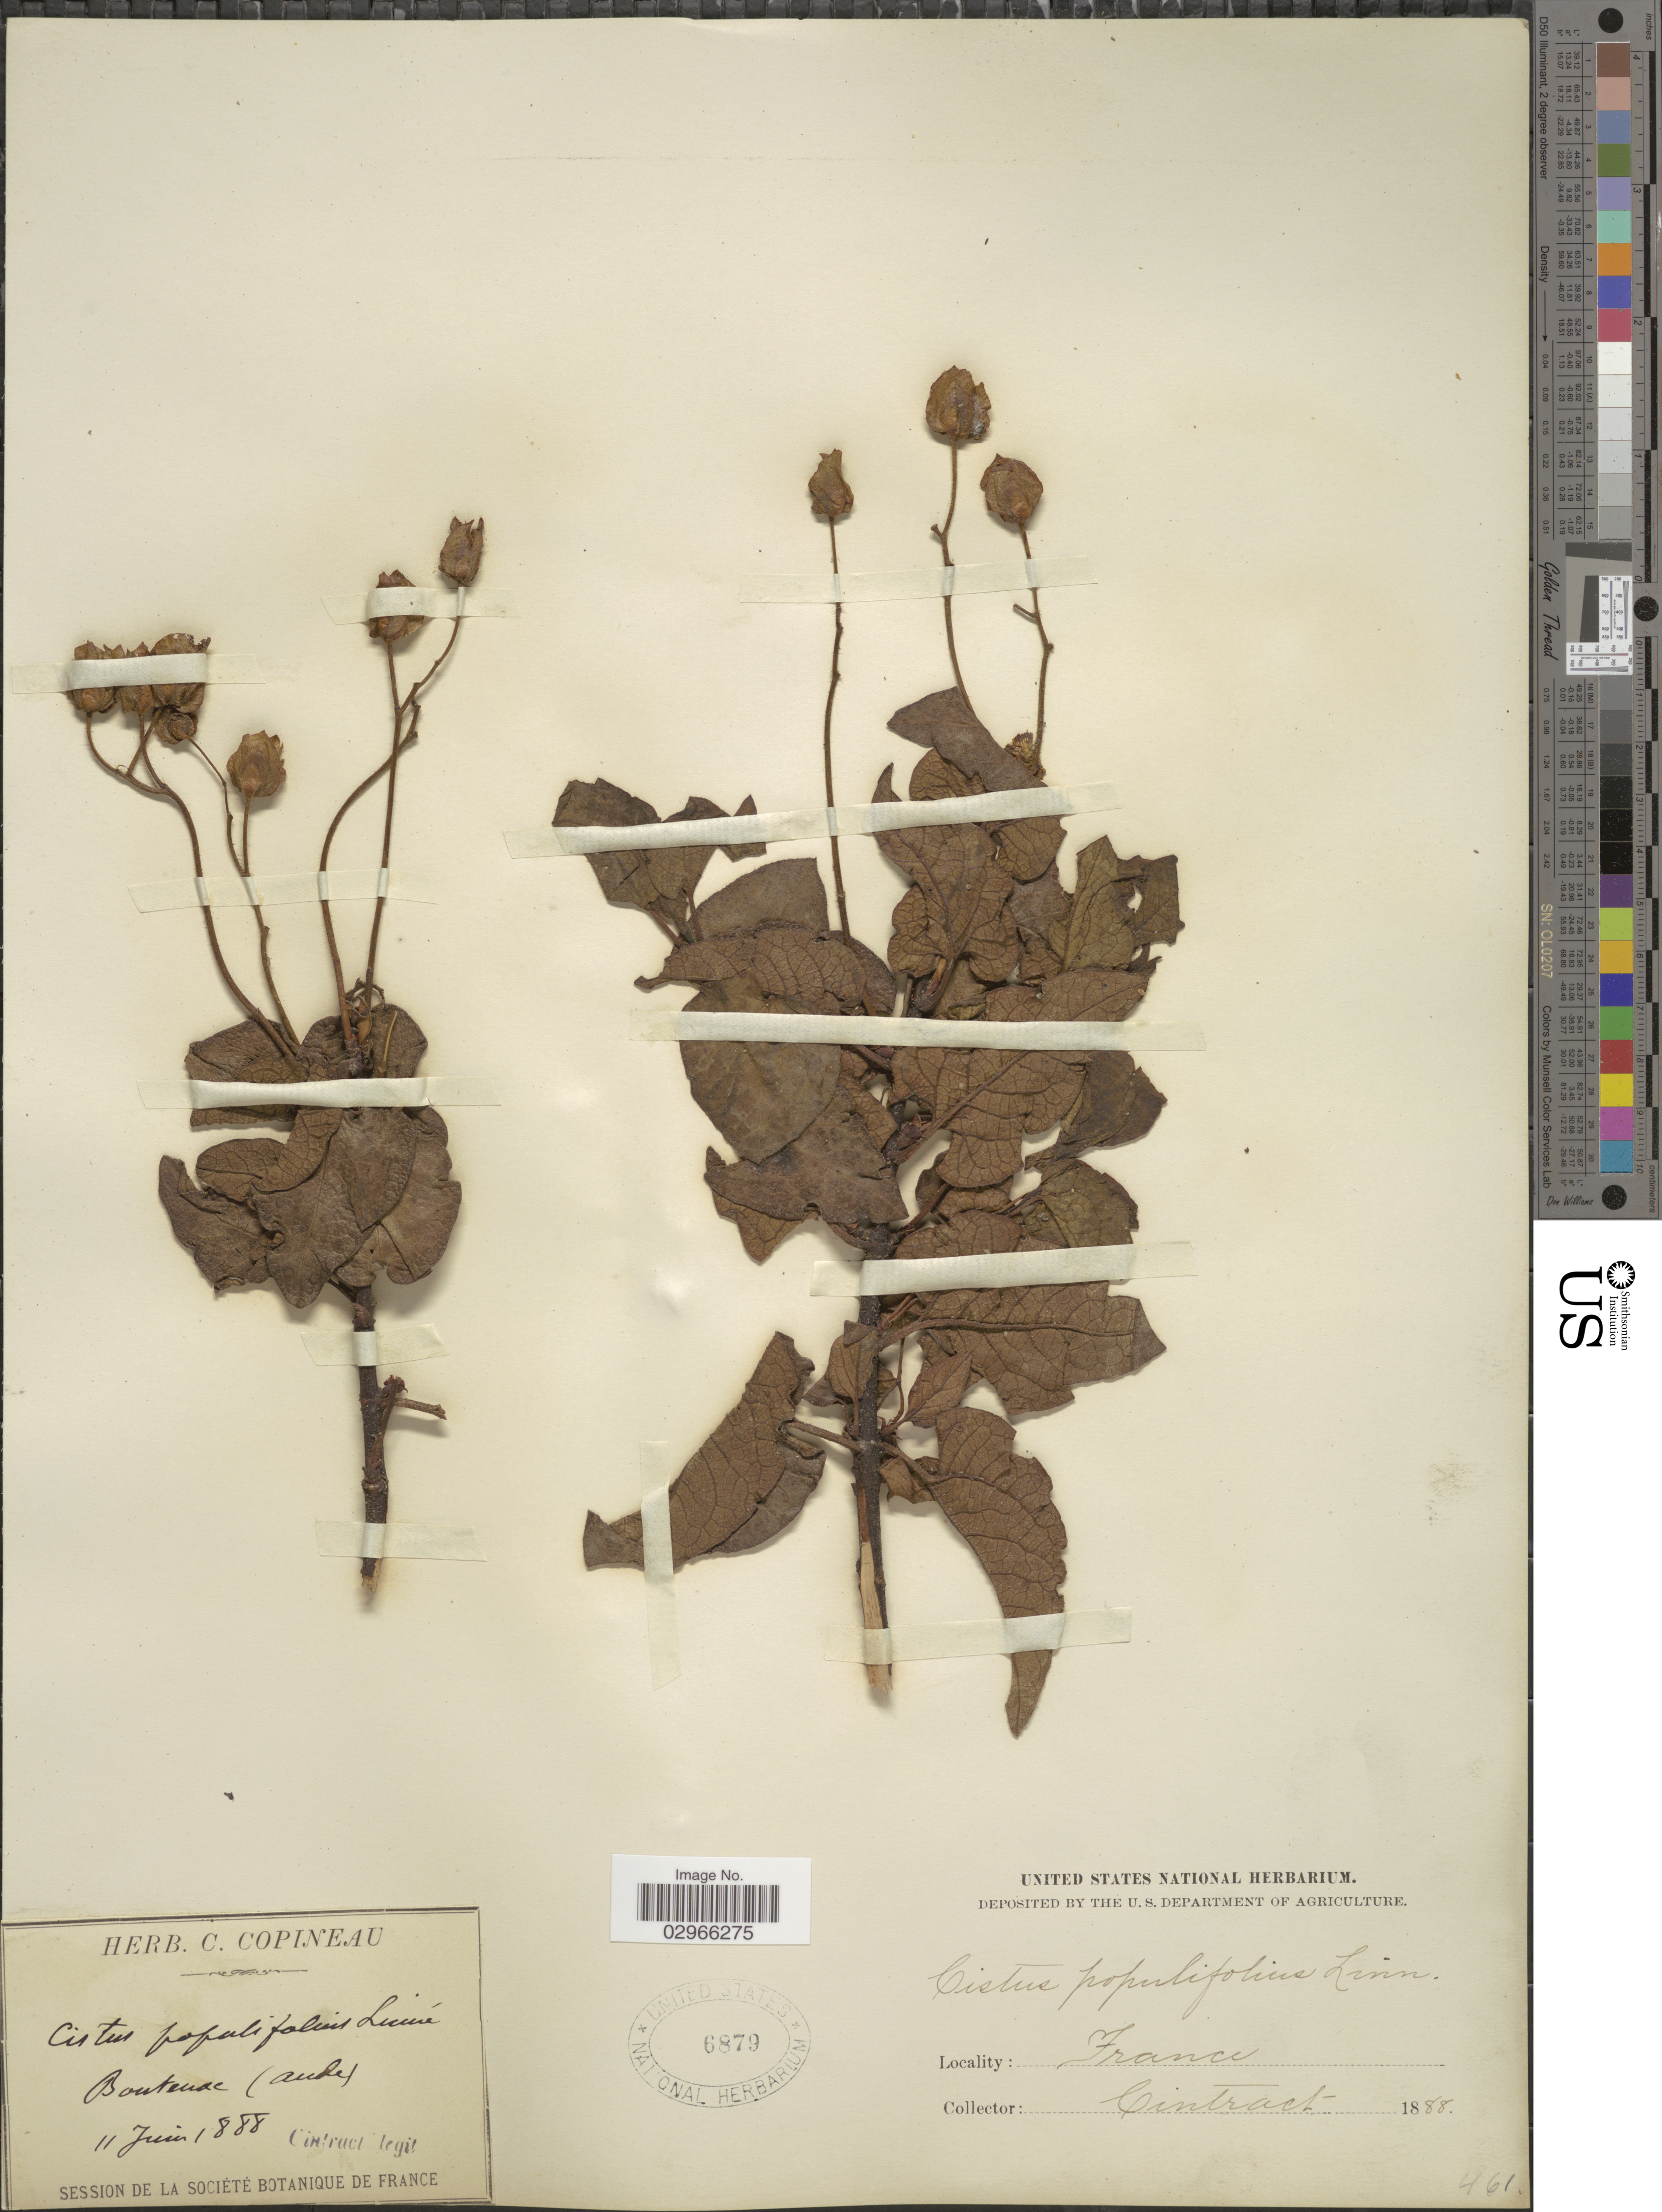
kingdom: Plantae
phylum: Tracheophyta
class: Magnoliopsida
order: Malvales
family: Cistaceae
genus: Cistus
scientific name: Cistus populifolius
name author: L.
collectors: Cintract, --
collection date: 1888-06-11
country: France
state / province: Occitanie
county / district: Aude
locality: Boutenac (Aude).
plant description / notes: Corrected "Bouteude (Ande)" to "Boutenac (Aude)."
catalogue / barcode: US 6879